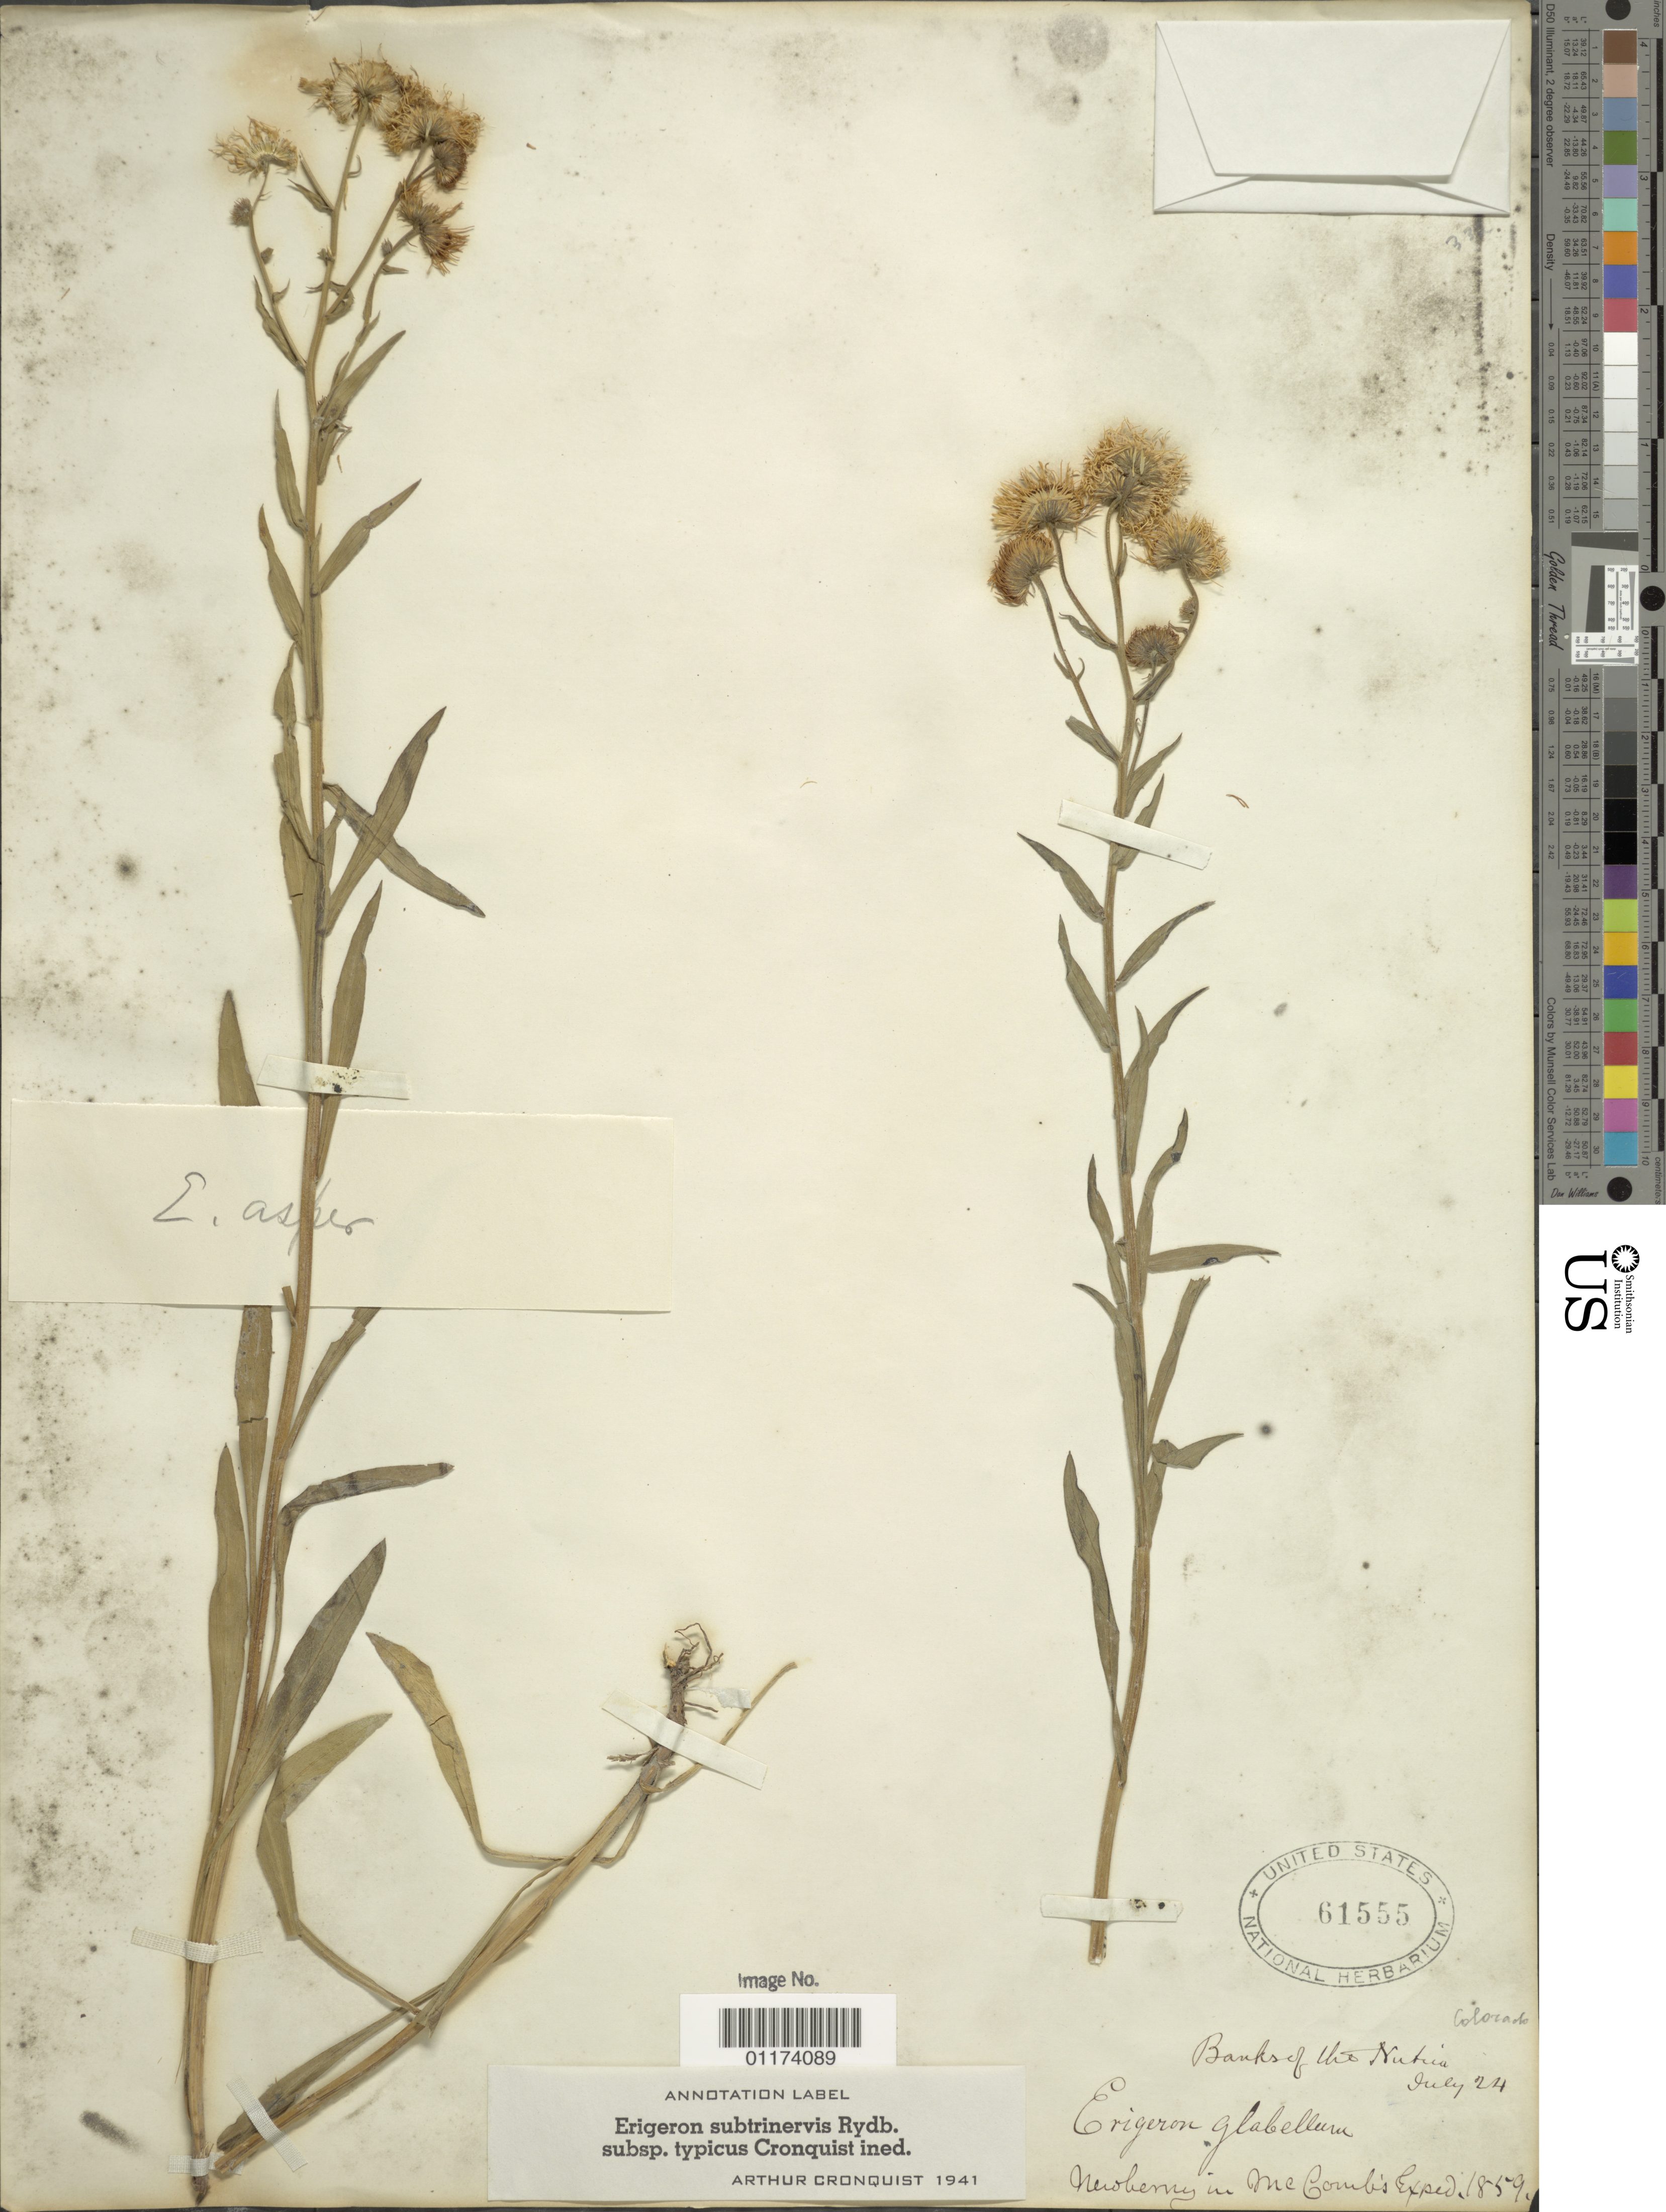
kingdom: Plantae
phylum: Tracheophyta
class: Magnoliopsida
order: Asterales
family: Asteraceae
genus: Erigeron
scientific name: Erigeron subtrinervis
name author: Rydb. ex Porter & Britton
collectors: J. S. Newberry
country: United States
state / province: Colorado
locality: Banks of the Nutria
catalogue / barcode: US 61555